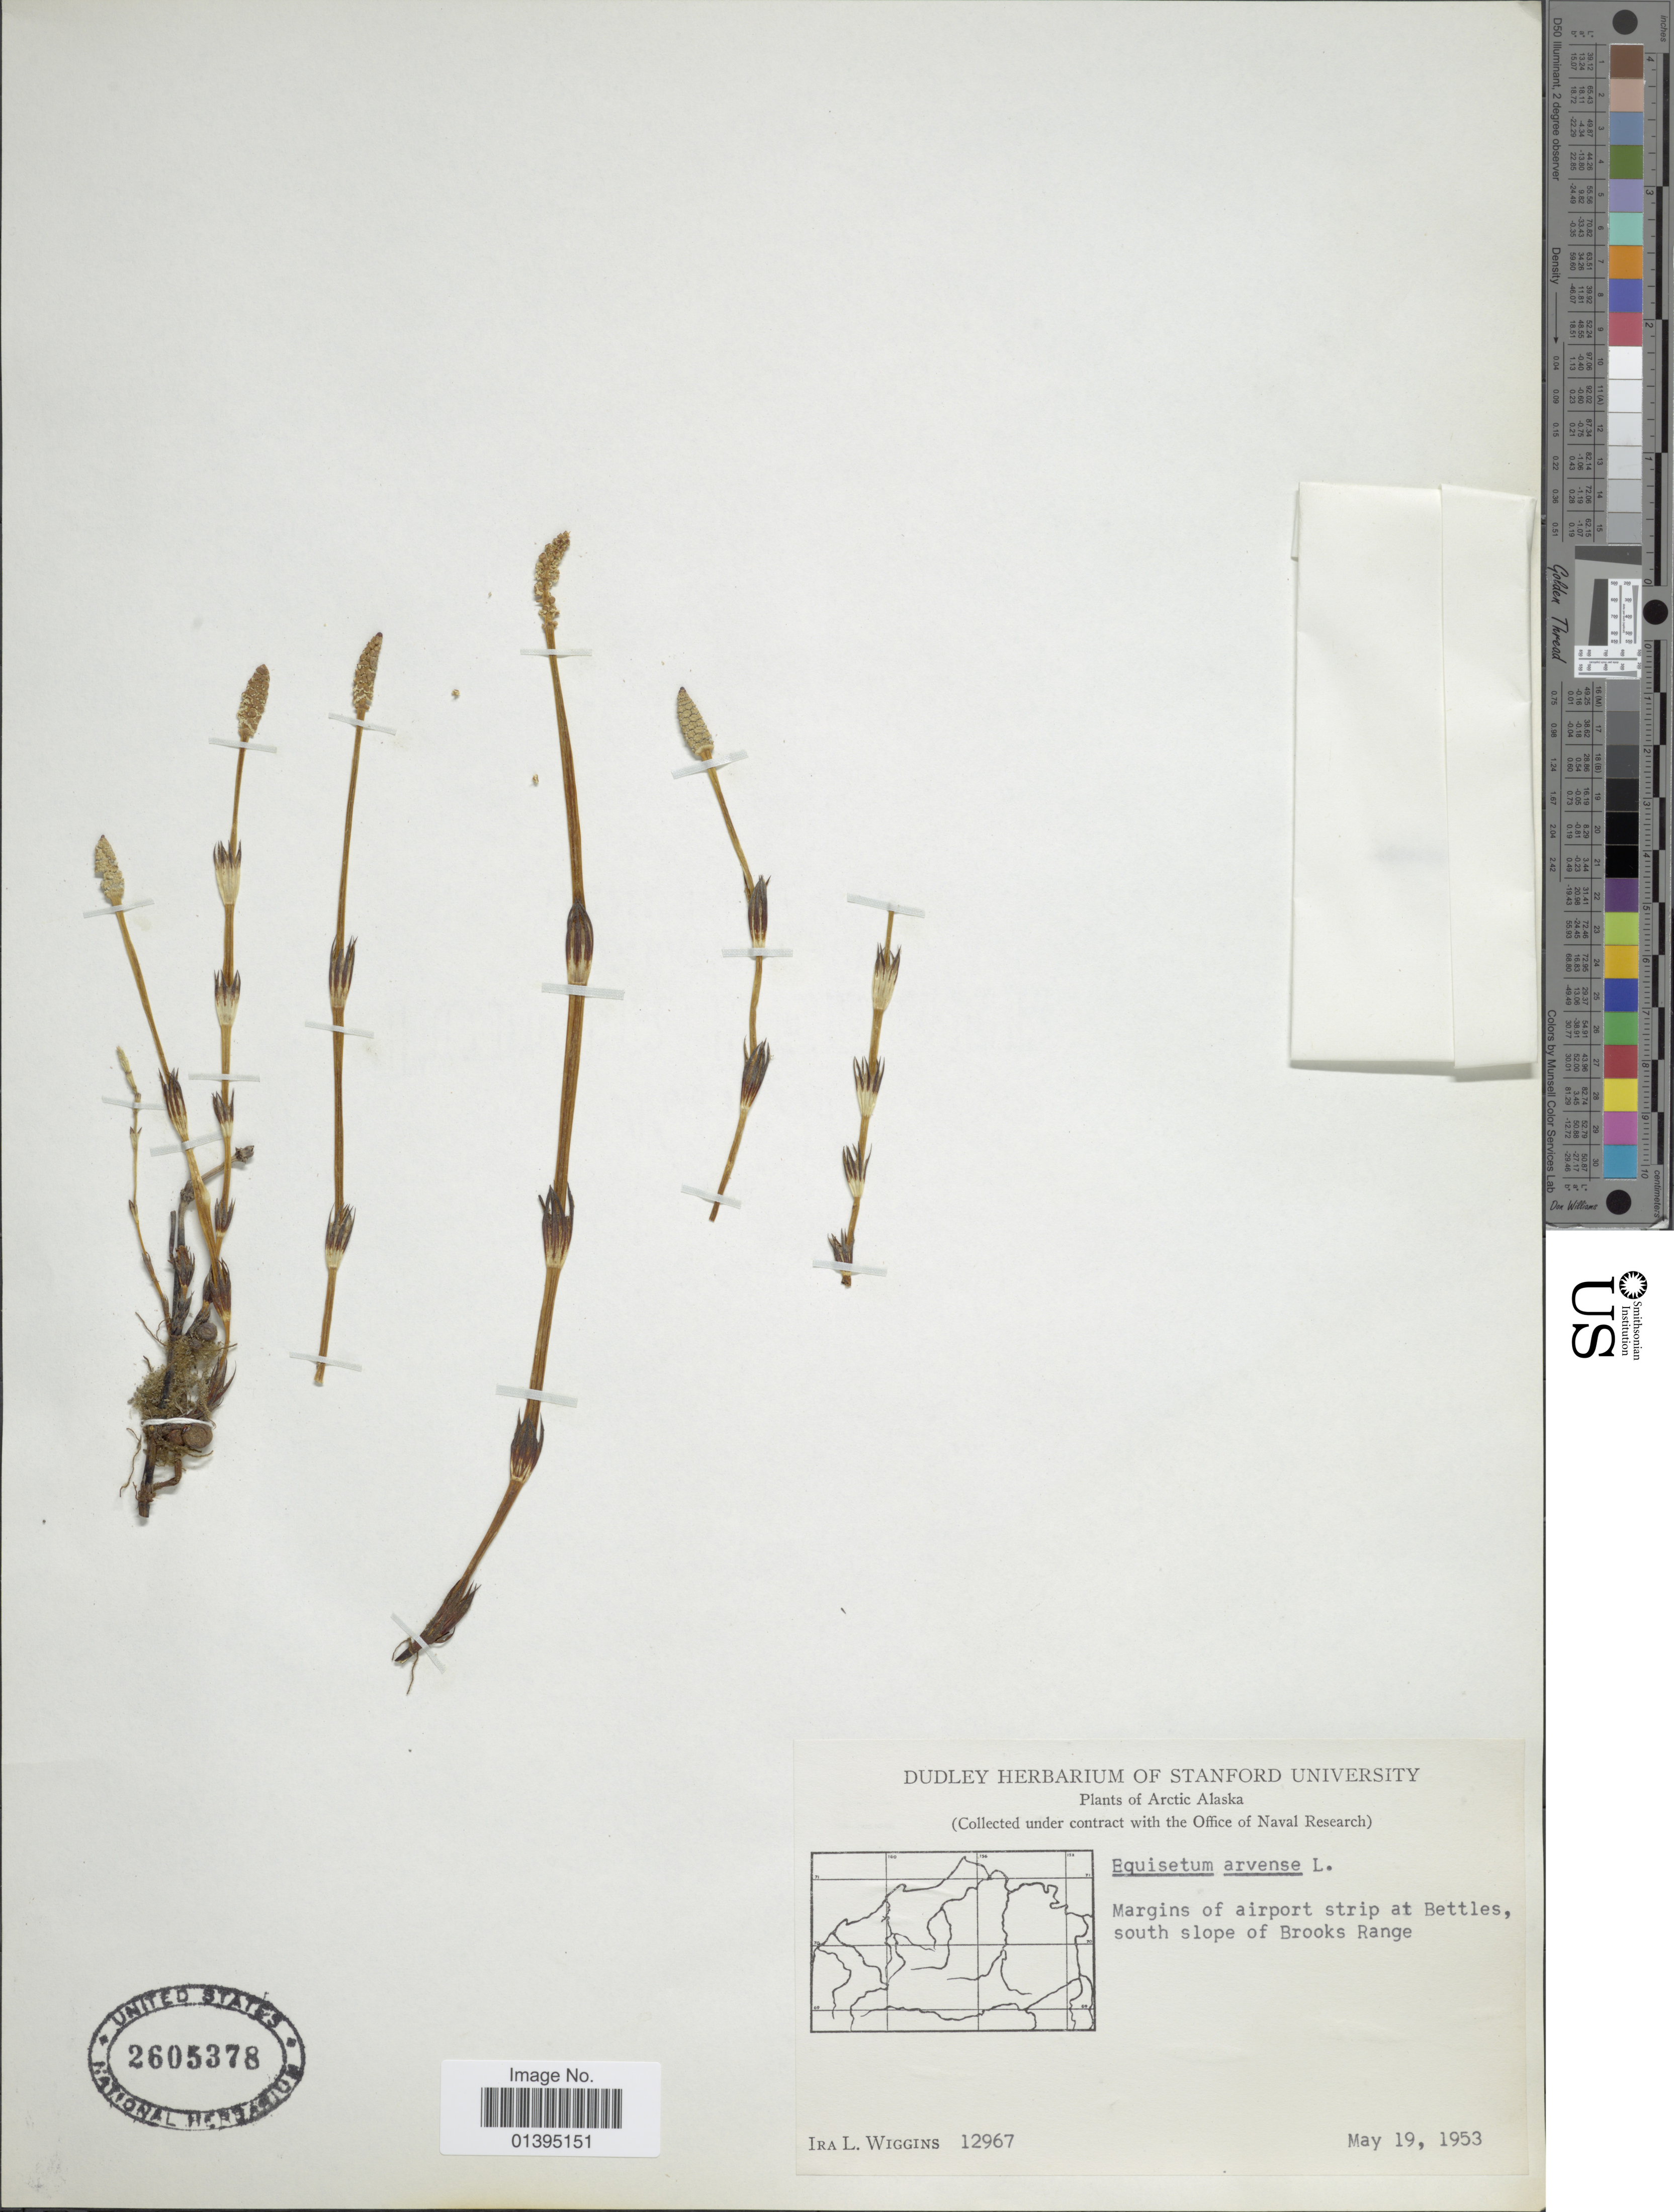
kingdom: Plantae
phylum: Tracheophyta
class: Polypodiopsida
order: Equisetales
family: Equisetaceae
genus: Equisetum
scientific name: Equisetum arvense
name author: L.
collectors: I. L. Wiggins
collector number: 12967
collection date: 1953-05-19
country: United States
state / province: Alaska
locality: Arctic Alaska, margins of airport strip at Bettles, south slope of Brooks Range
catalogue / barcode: US 2605378